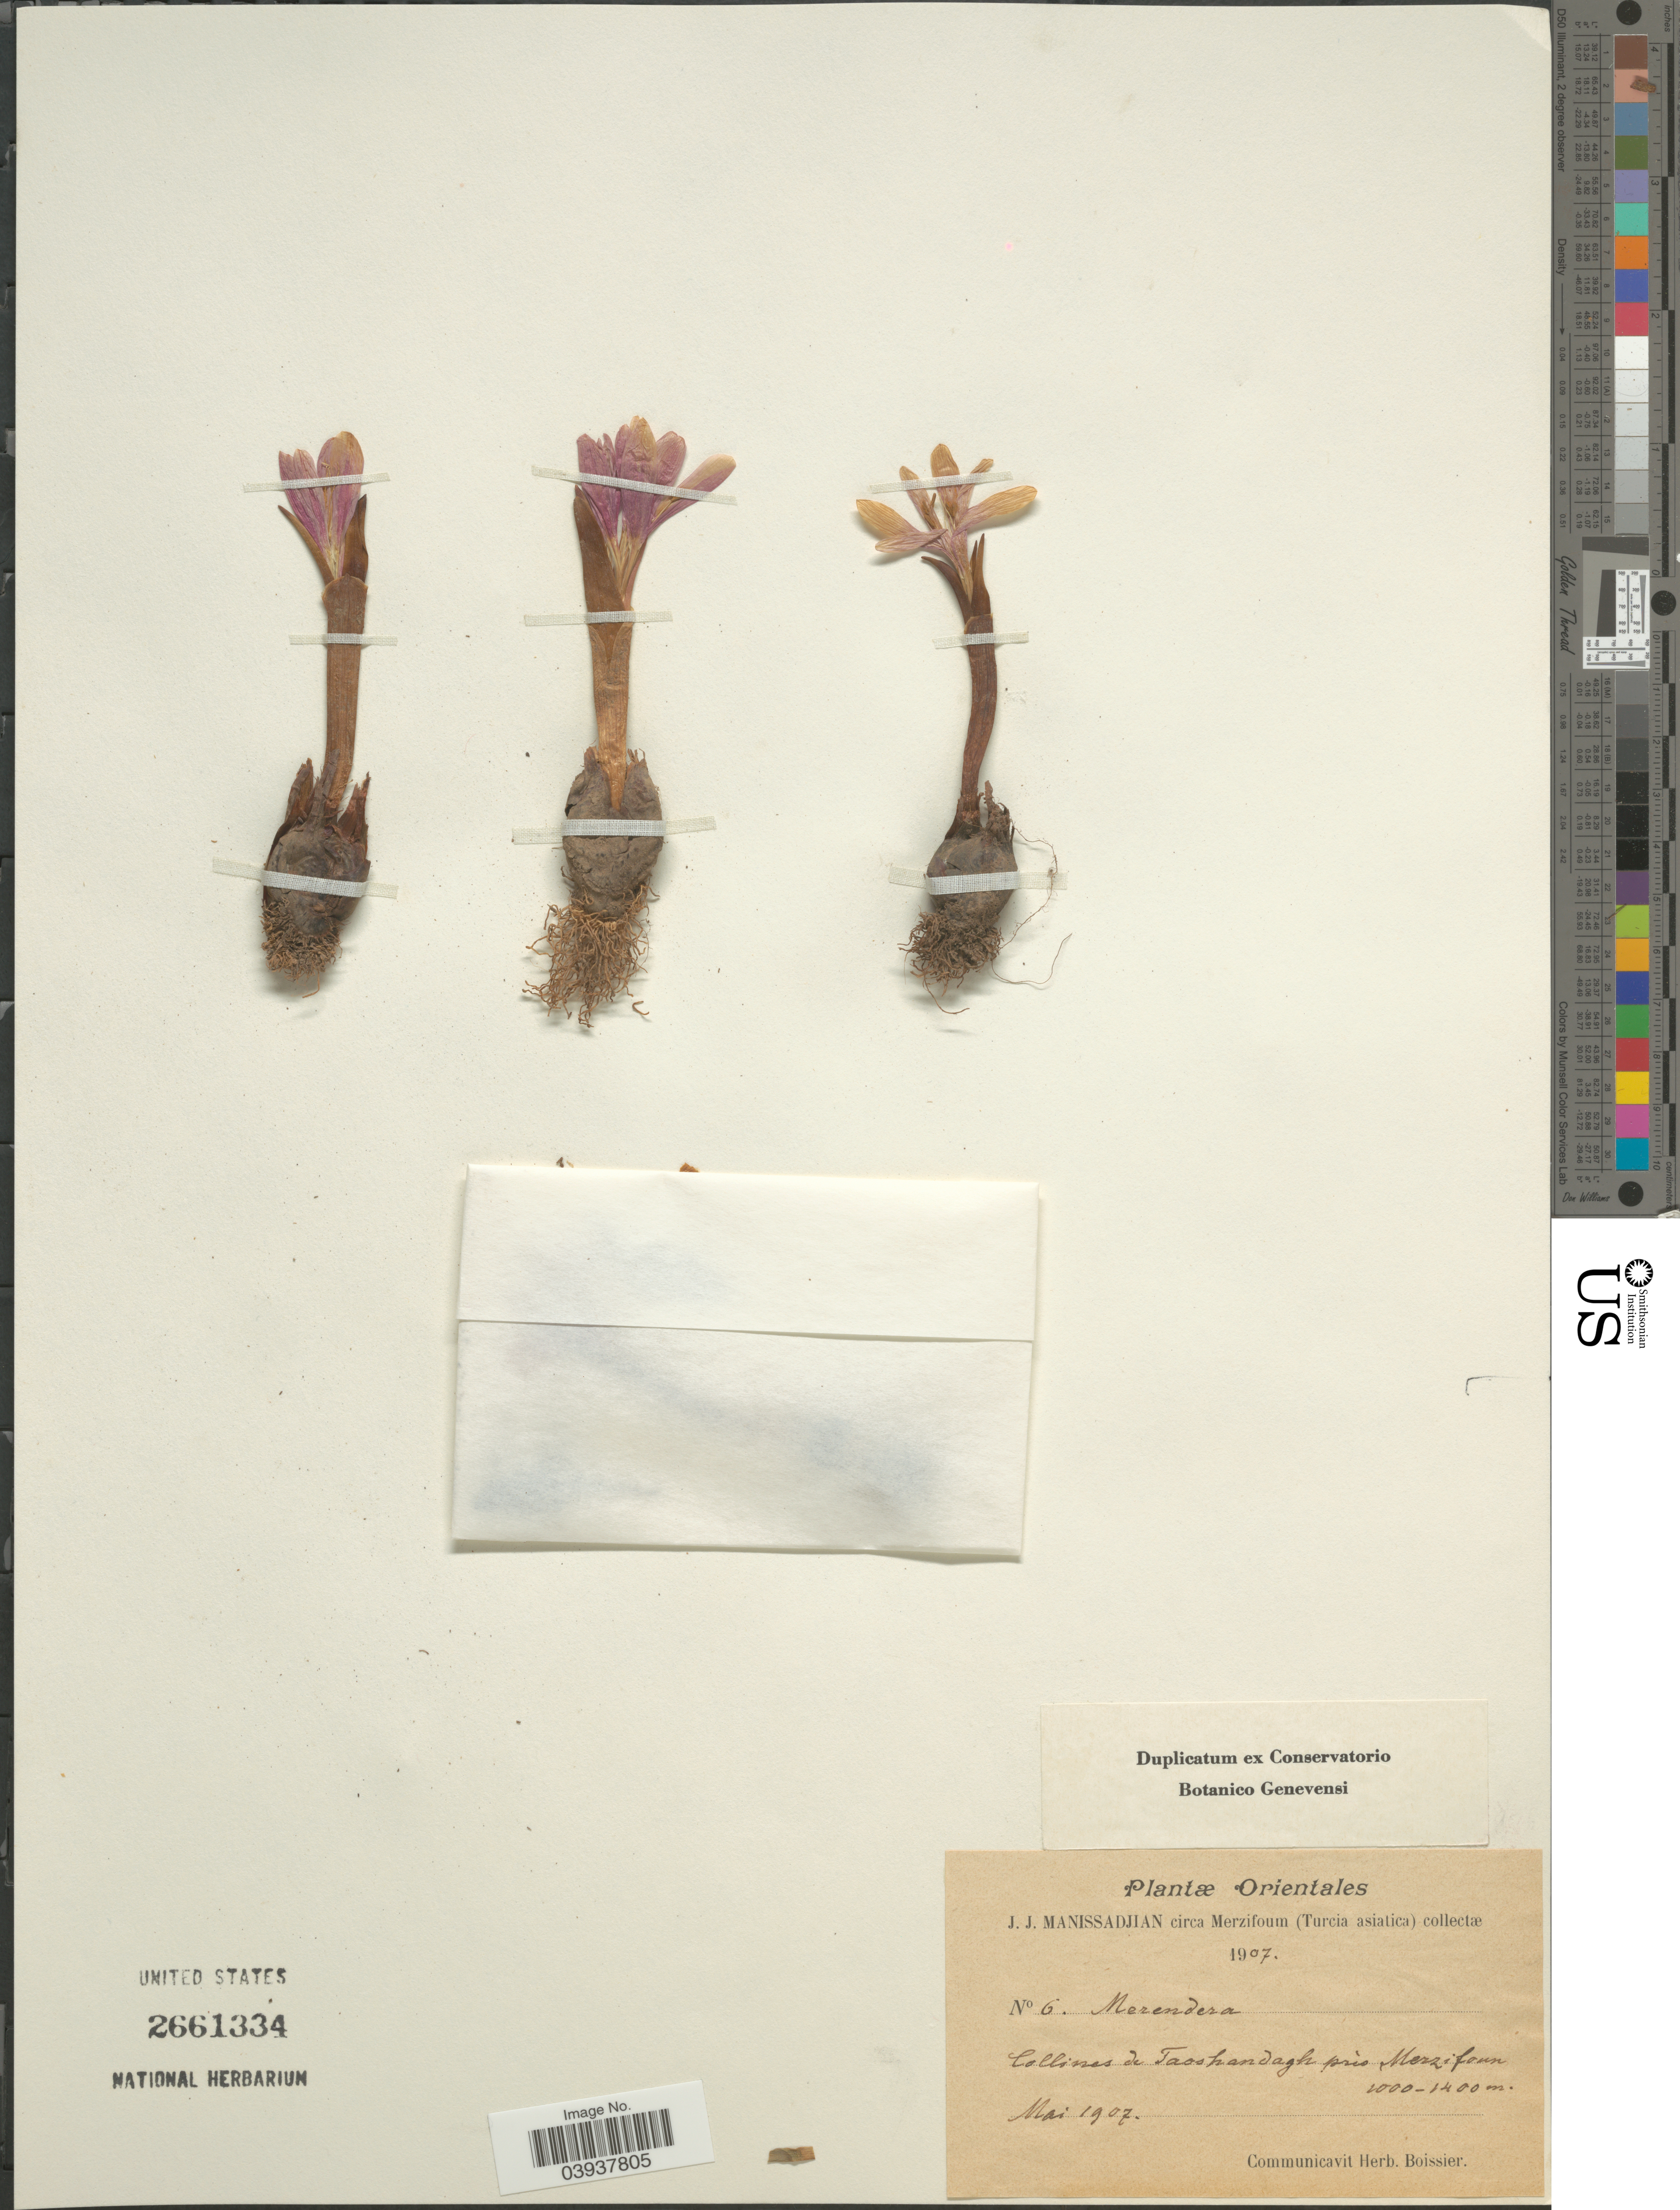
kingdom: Plantae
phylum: Tracheophyta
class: Liliopsida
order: Liliales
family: Colchicaceae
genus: Colchicum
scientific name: Colchicum sp.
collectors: J. Manissadjian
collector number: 6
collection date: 1907-05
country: Turkey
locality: Orientales. Circa Merzifoun (Turcia asiatica). Collines de Taoshandagh prés Merzifoun.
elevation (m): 1000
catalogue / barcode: US 2661334